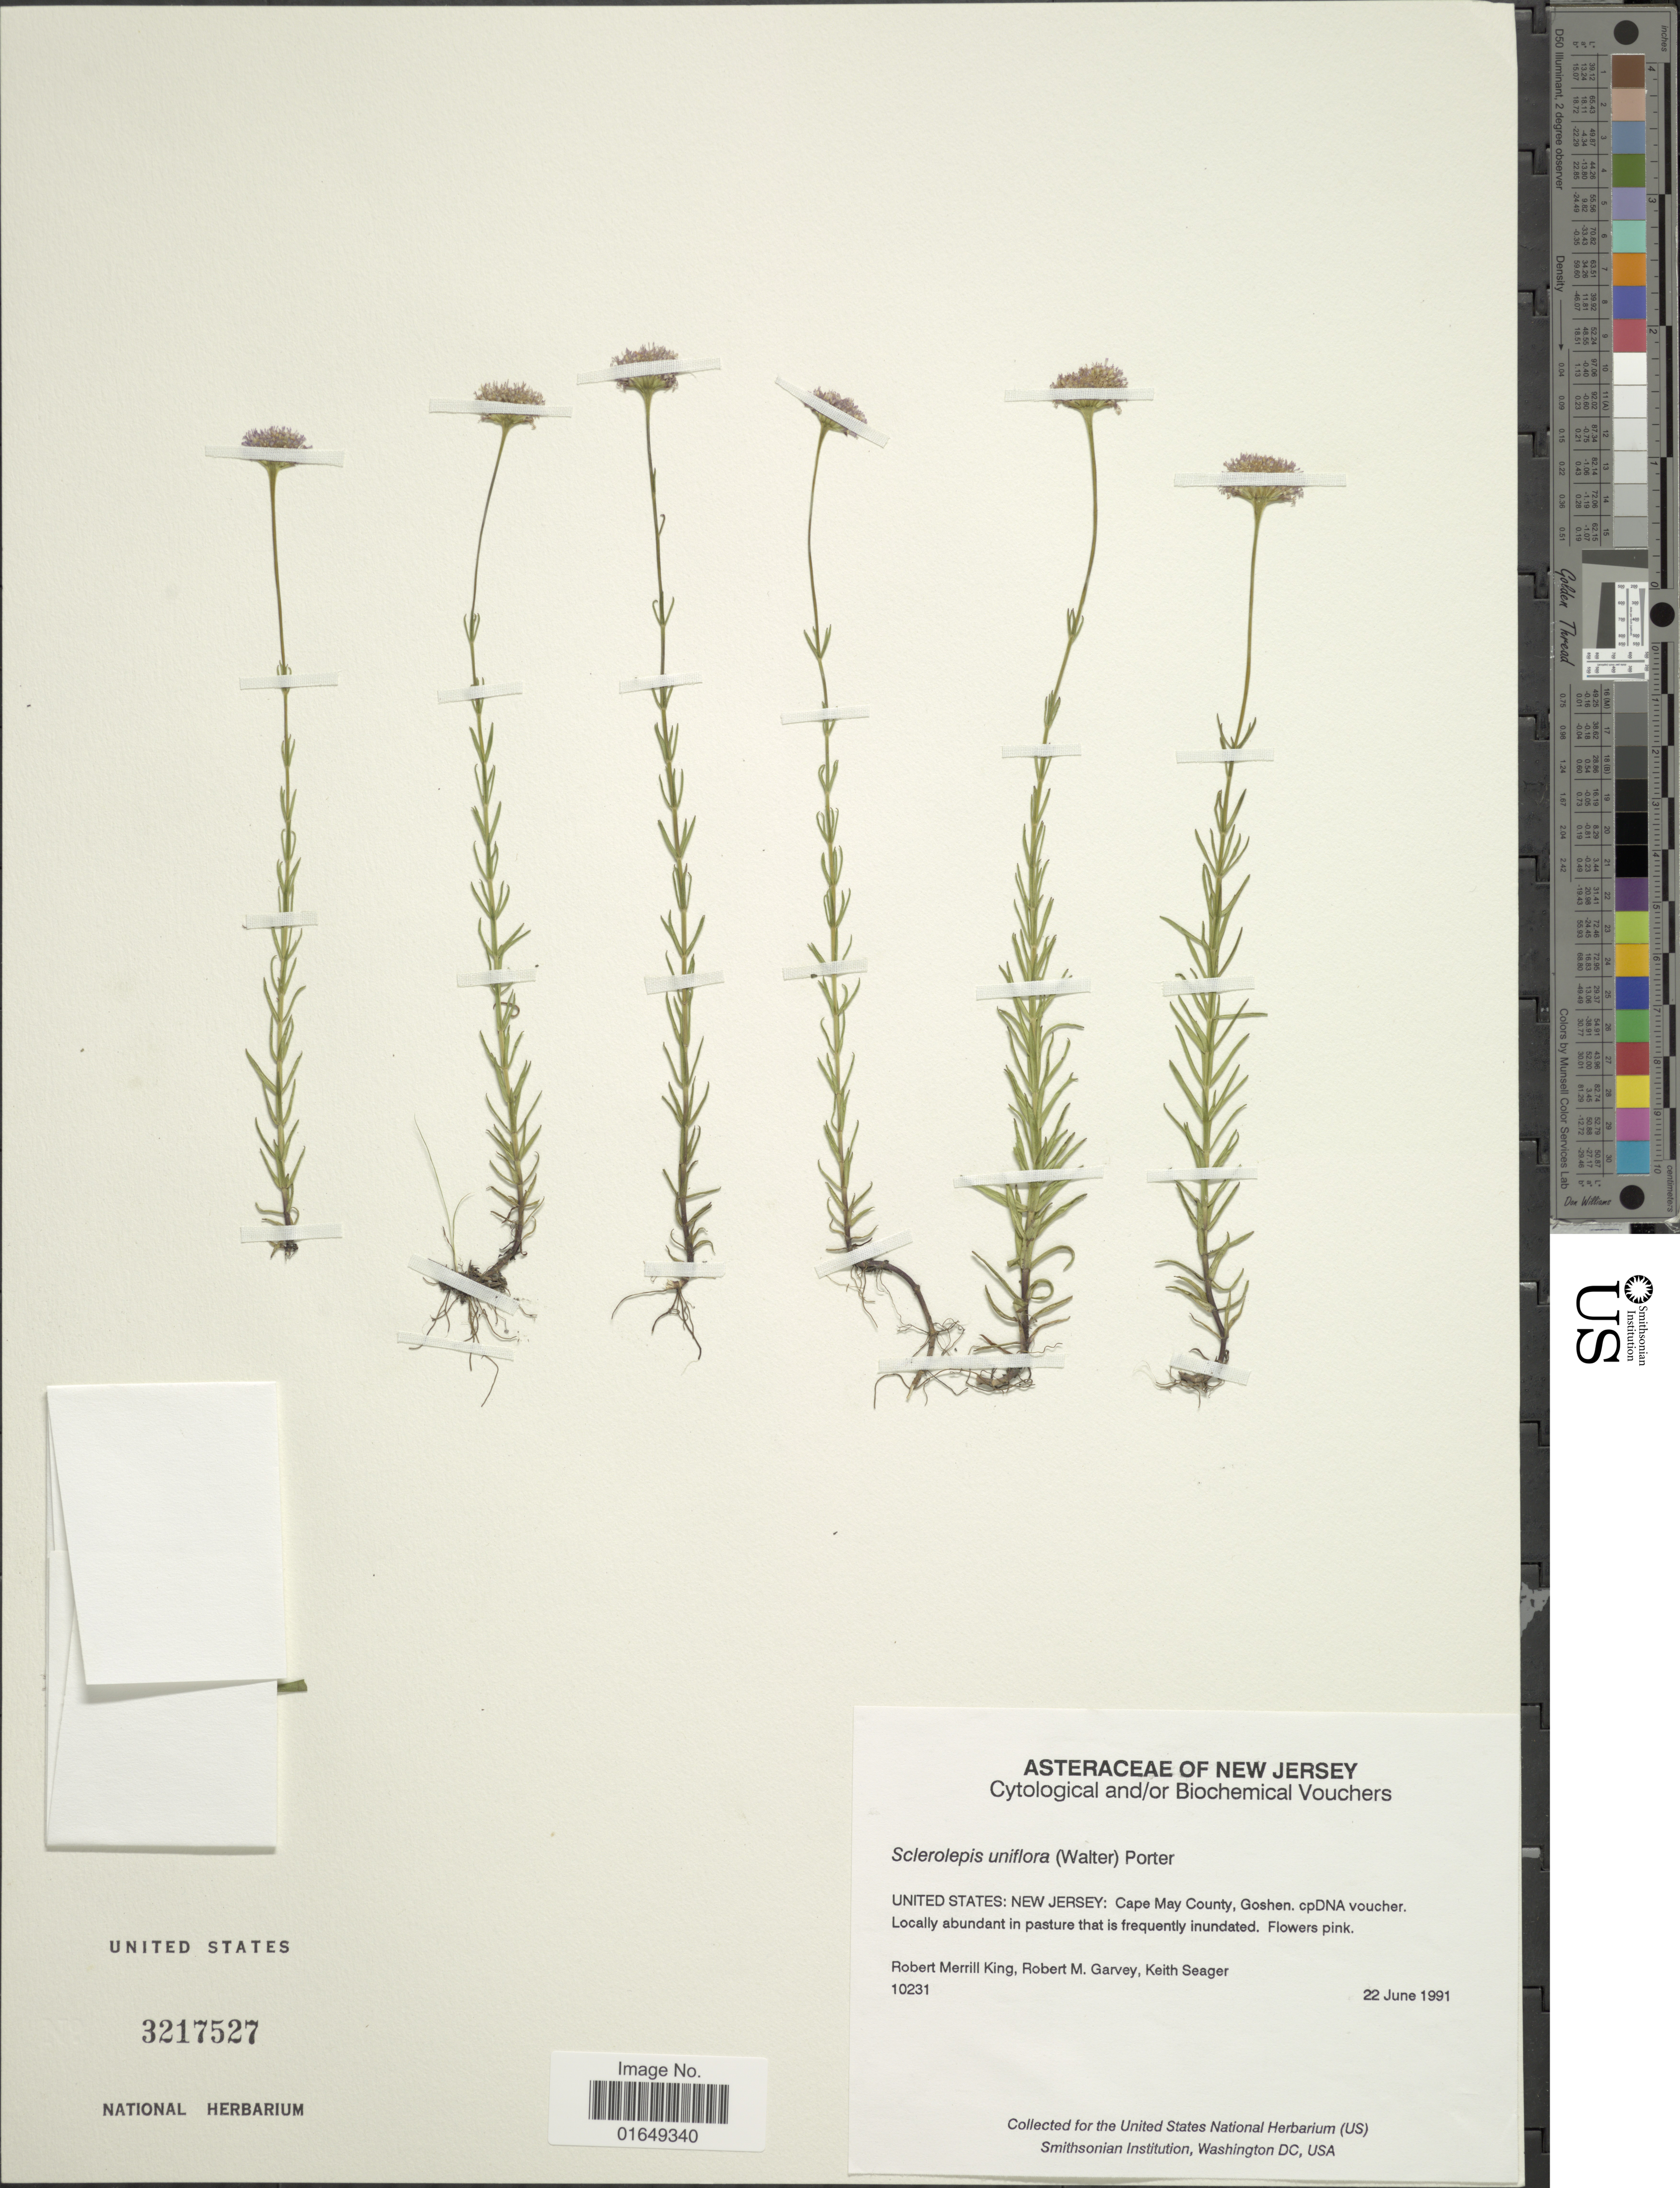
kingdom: Plantae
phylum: Tracheophyta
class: Magnoliopsida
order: Asterales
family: Asteraceae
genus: Sclerolepis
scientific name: Sclerolepis uniflora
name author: (Walter) Britton et al.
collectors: R. M. King, R. Garvey & K. Seager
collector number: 10231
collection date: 1991-06-22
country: United States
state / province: New Jersey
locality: Cape May County, Goshen, cpDNA voucher, in pasture that is frequently inundated.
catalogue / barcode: US 3217527